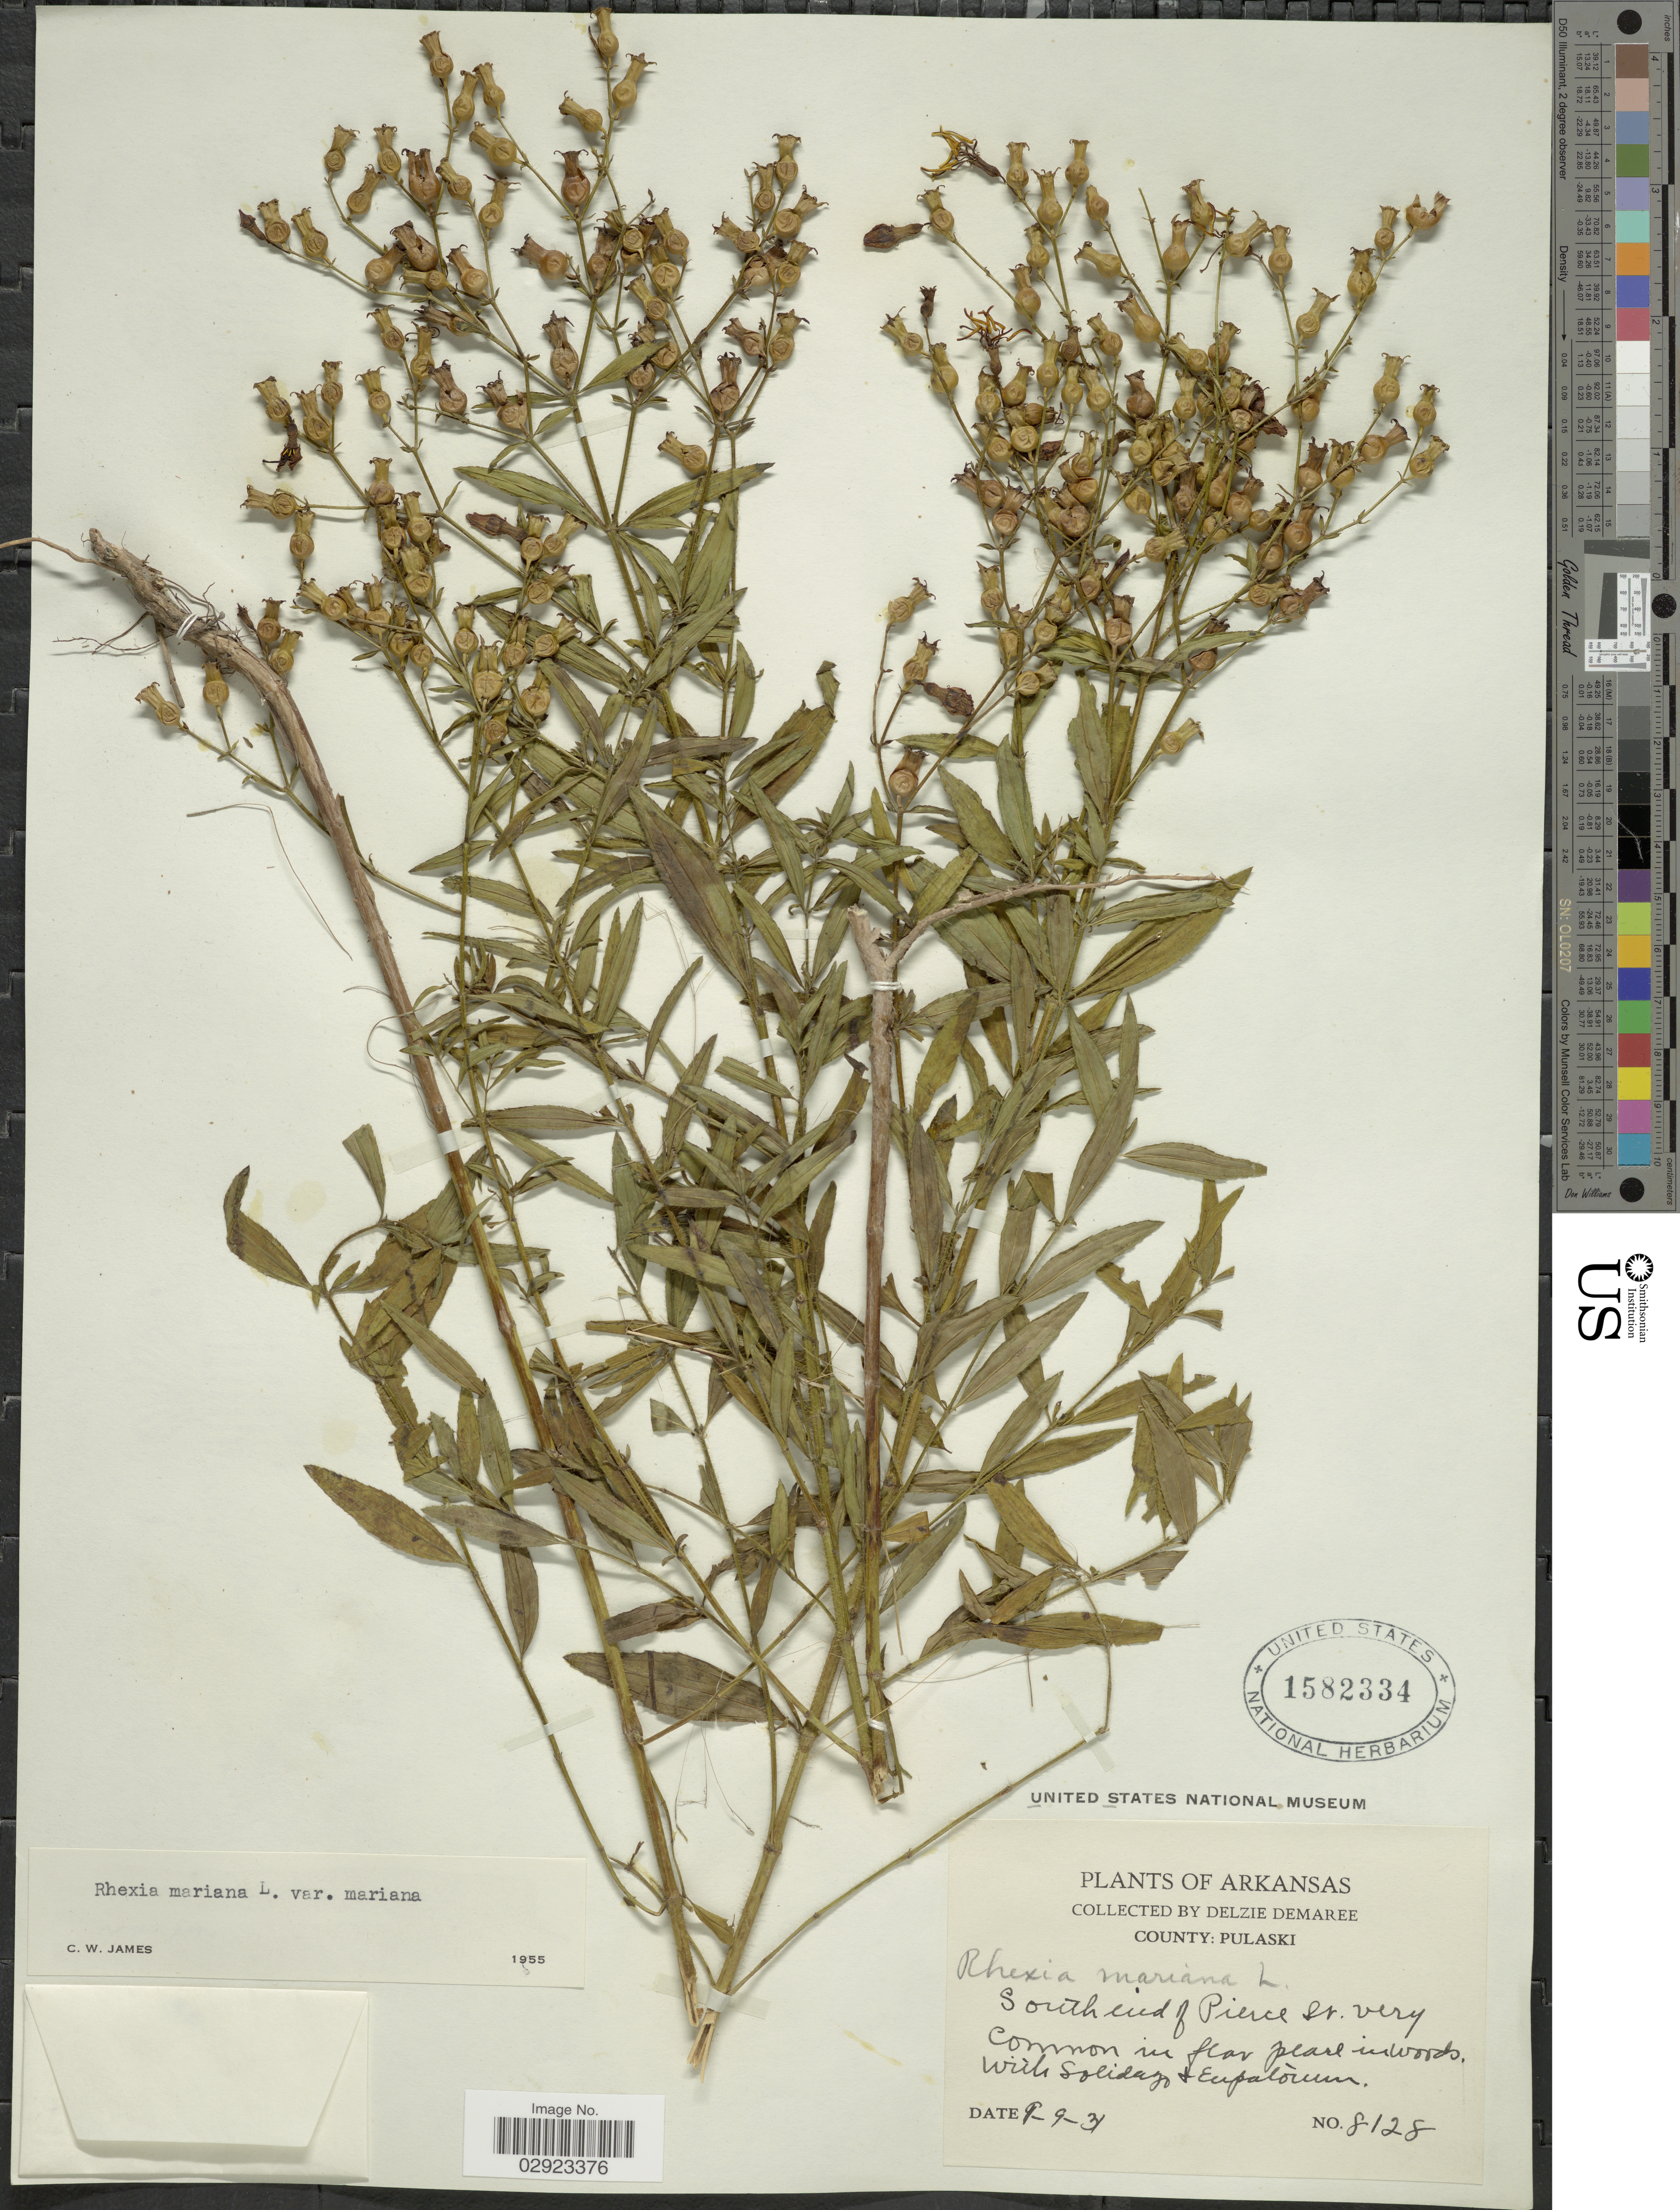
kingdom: Plantae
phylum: Tracheophyta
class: Magnoliopsida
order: Myrtales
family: Melastomataceae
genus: Rhexia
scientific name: Rhexia mariana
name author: L.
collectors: D. Damaree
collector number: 8128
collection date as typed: Transcribed d/m/y: 9/9/31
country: United States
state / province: Arkansas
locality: County: Pulaski, South end of Pierce St.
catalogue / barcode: US 1582334